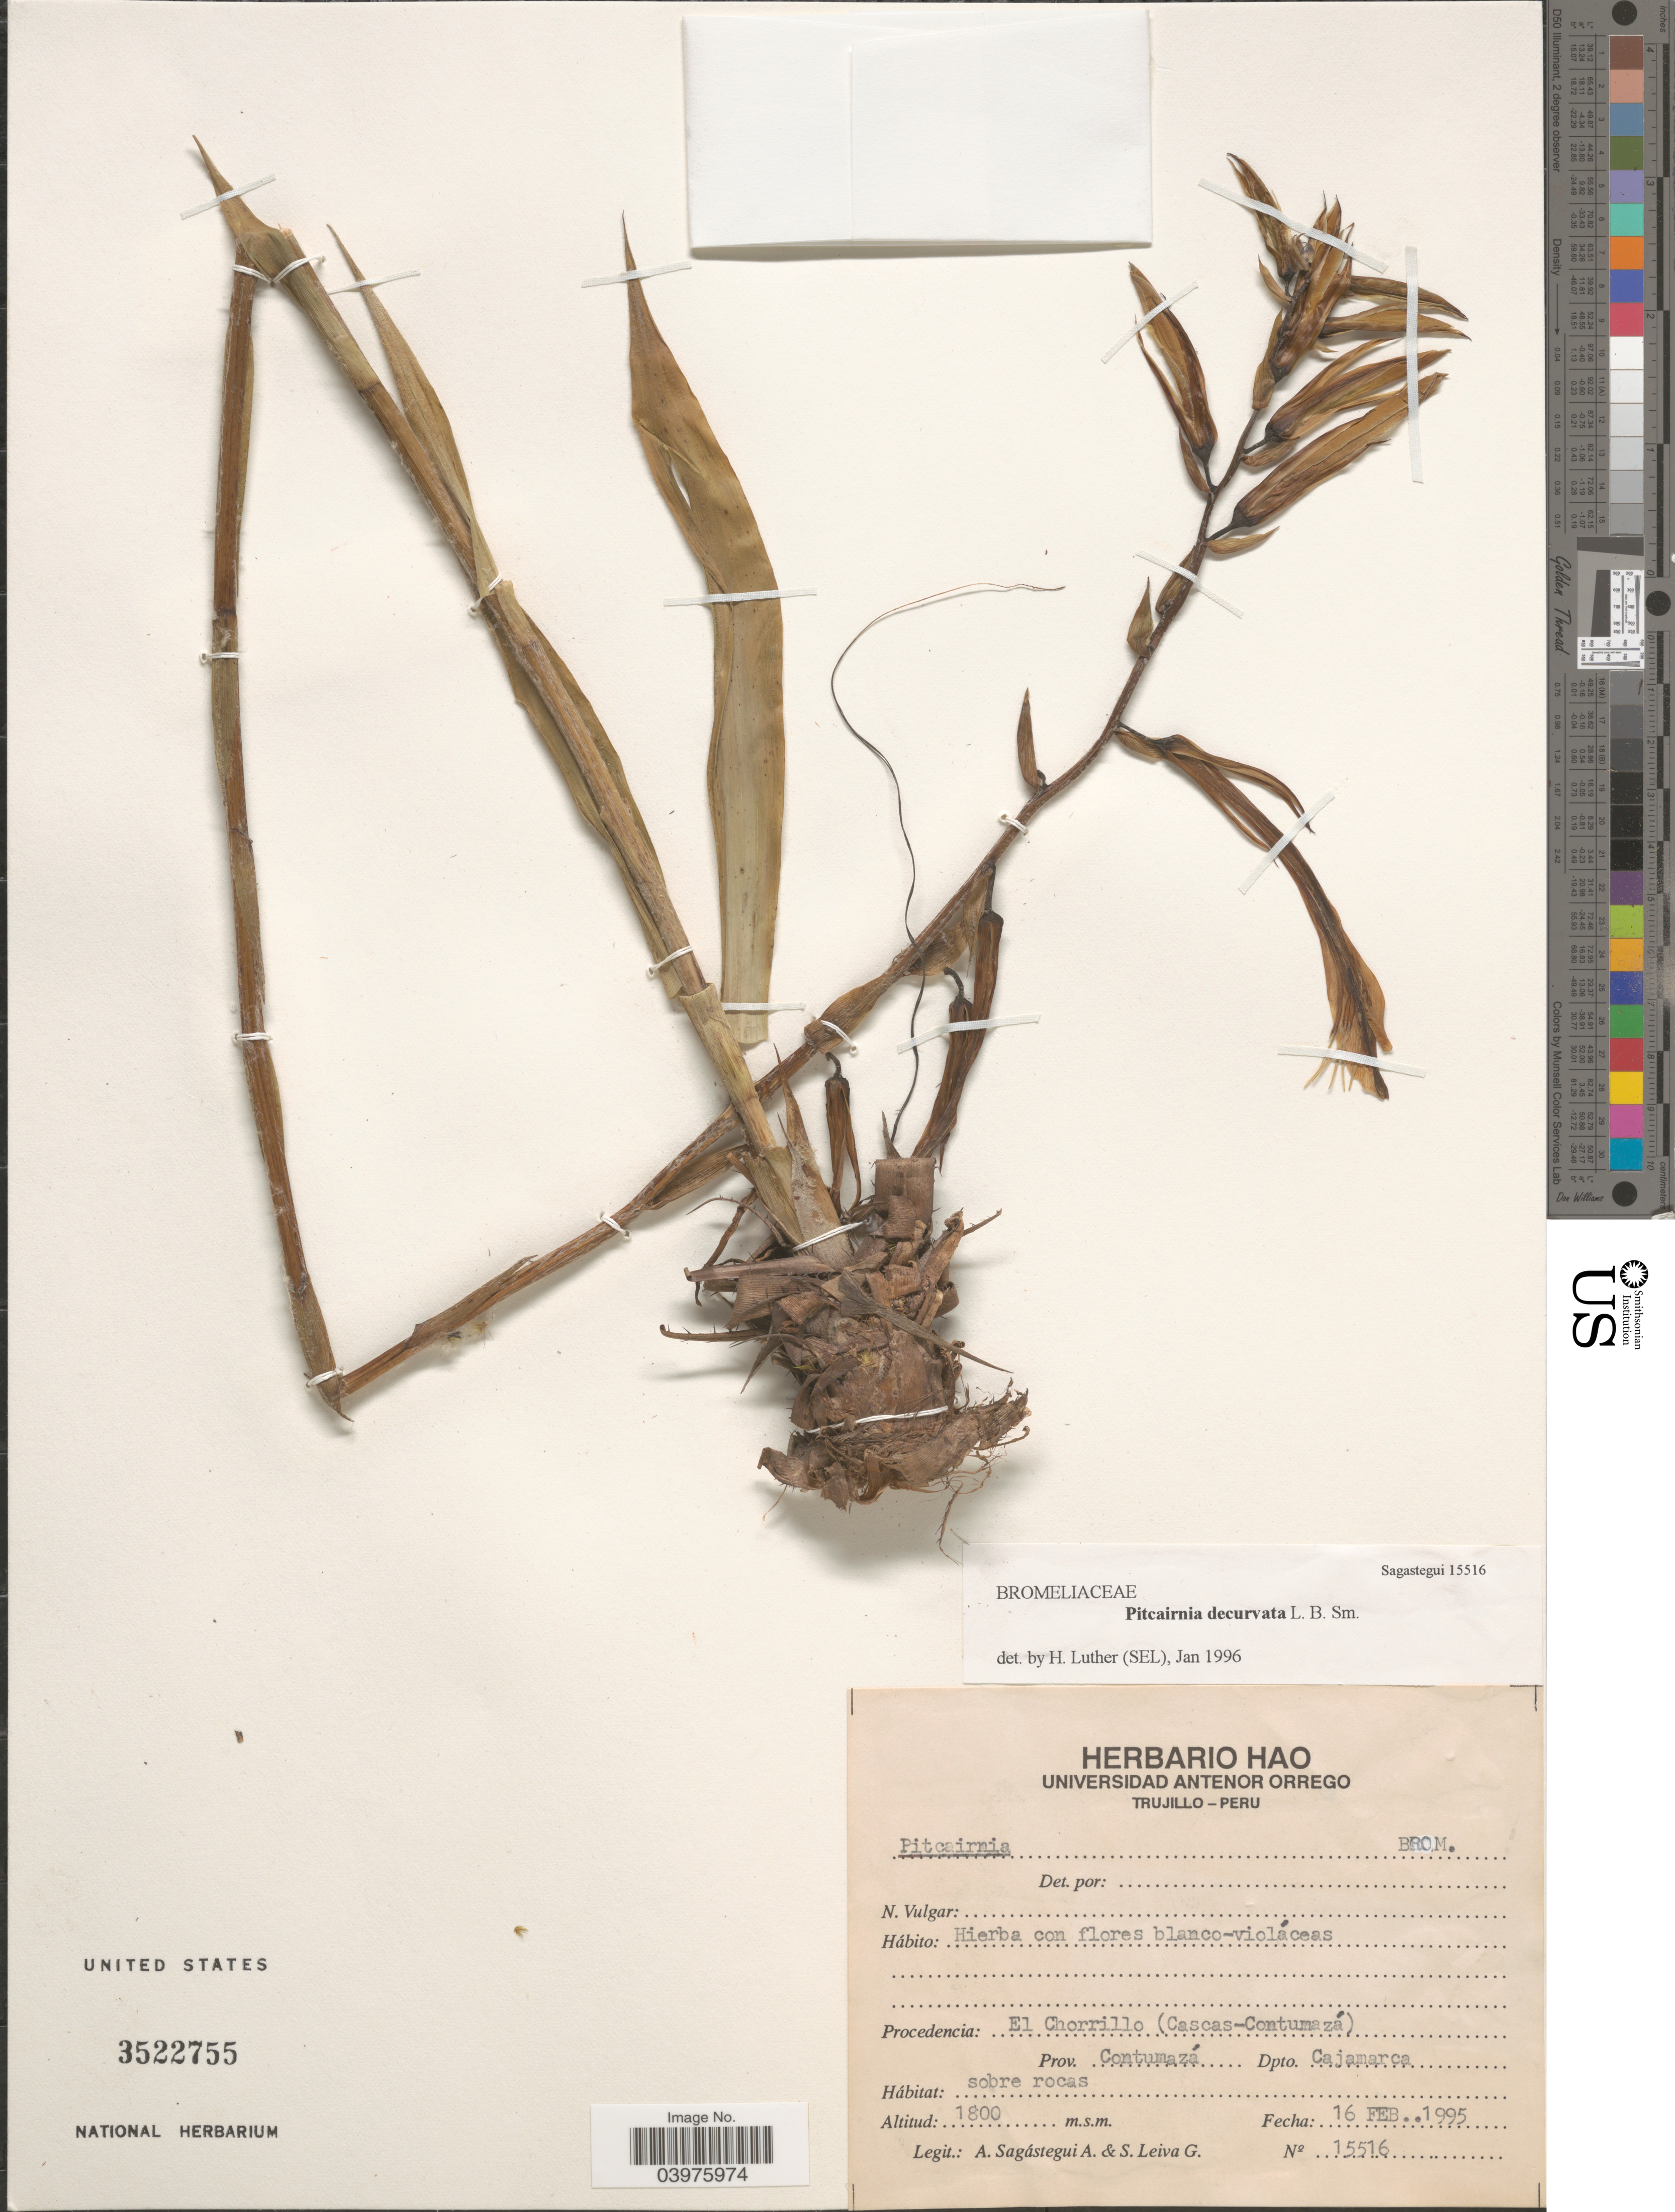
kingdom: Plantae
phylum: Tracheophyta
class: Liliopsida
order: Poales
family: Bromeliaceae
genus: Pitcairnia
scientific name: Pitcairnia decurvata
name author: L.B. Sm.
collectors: A. Sagástegui A. & S. Leiva G.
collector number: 15516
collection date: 1995-02-16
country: Peru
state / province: Cajamarca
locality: Procedencia: El Chorrillo (Cascas-Contumazá). Prov. Contumazá. Dpto. Cajamarca.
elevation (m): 1800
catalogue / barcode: US 3522755